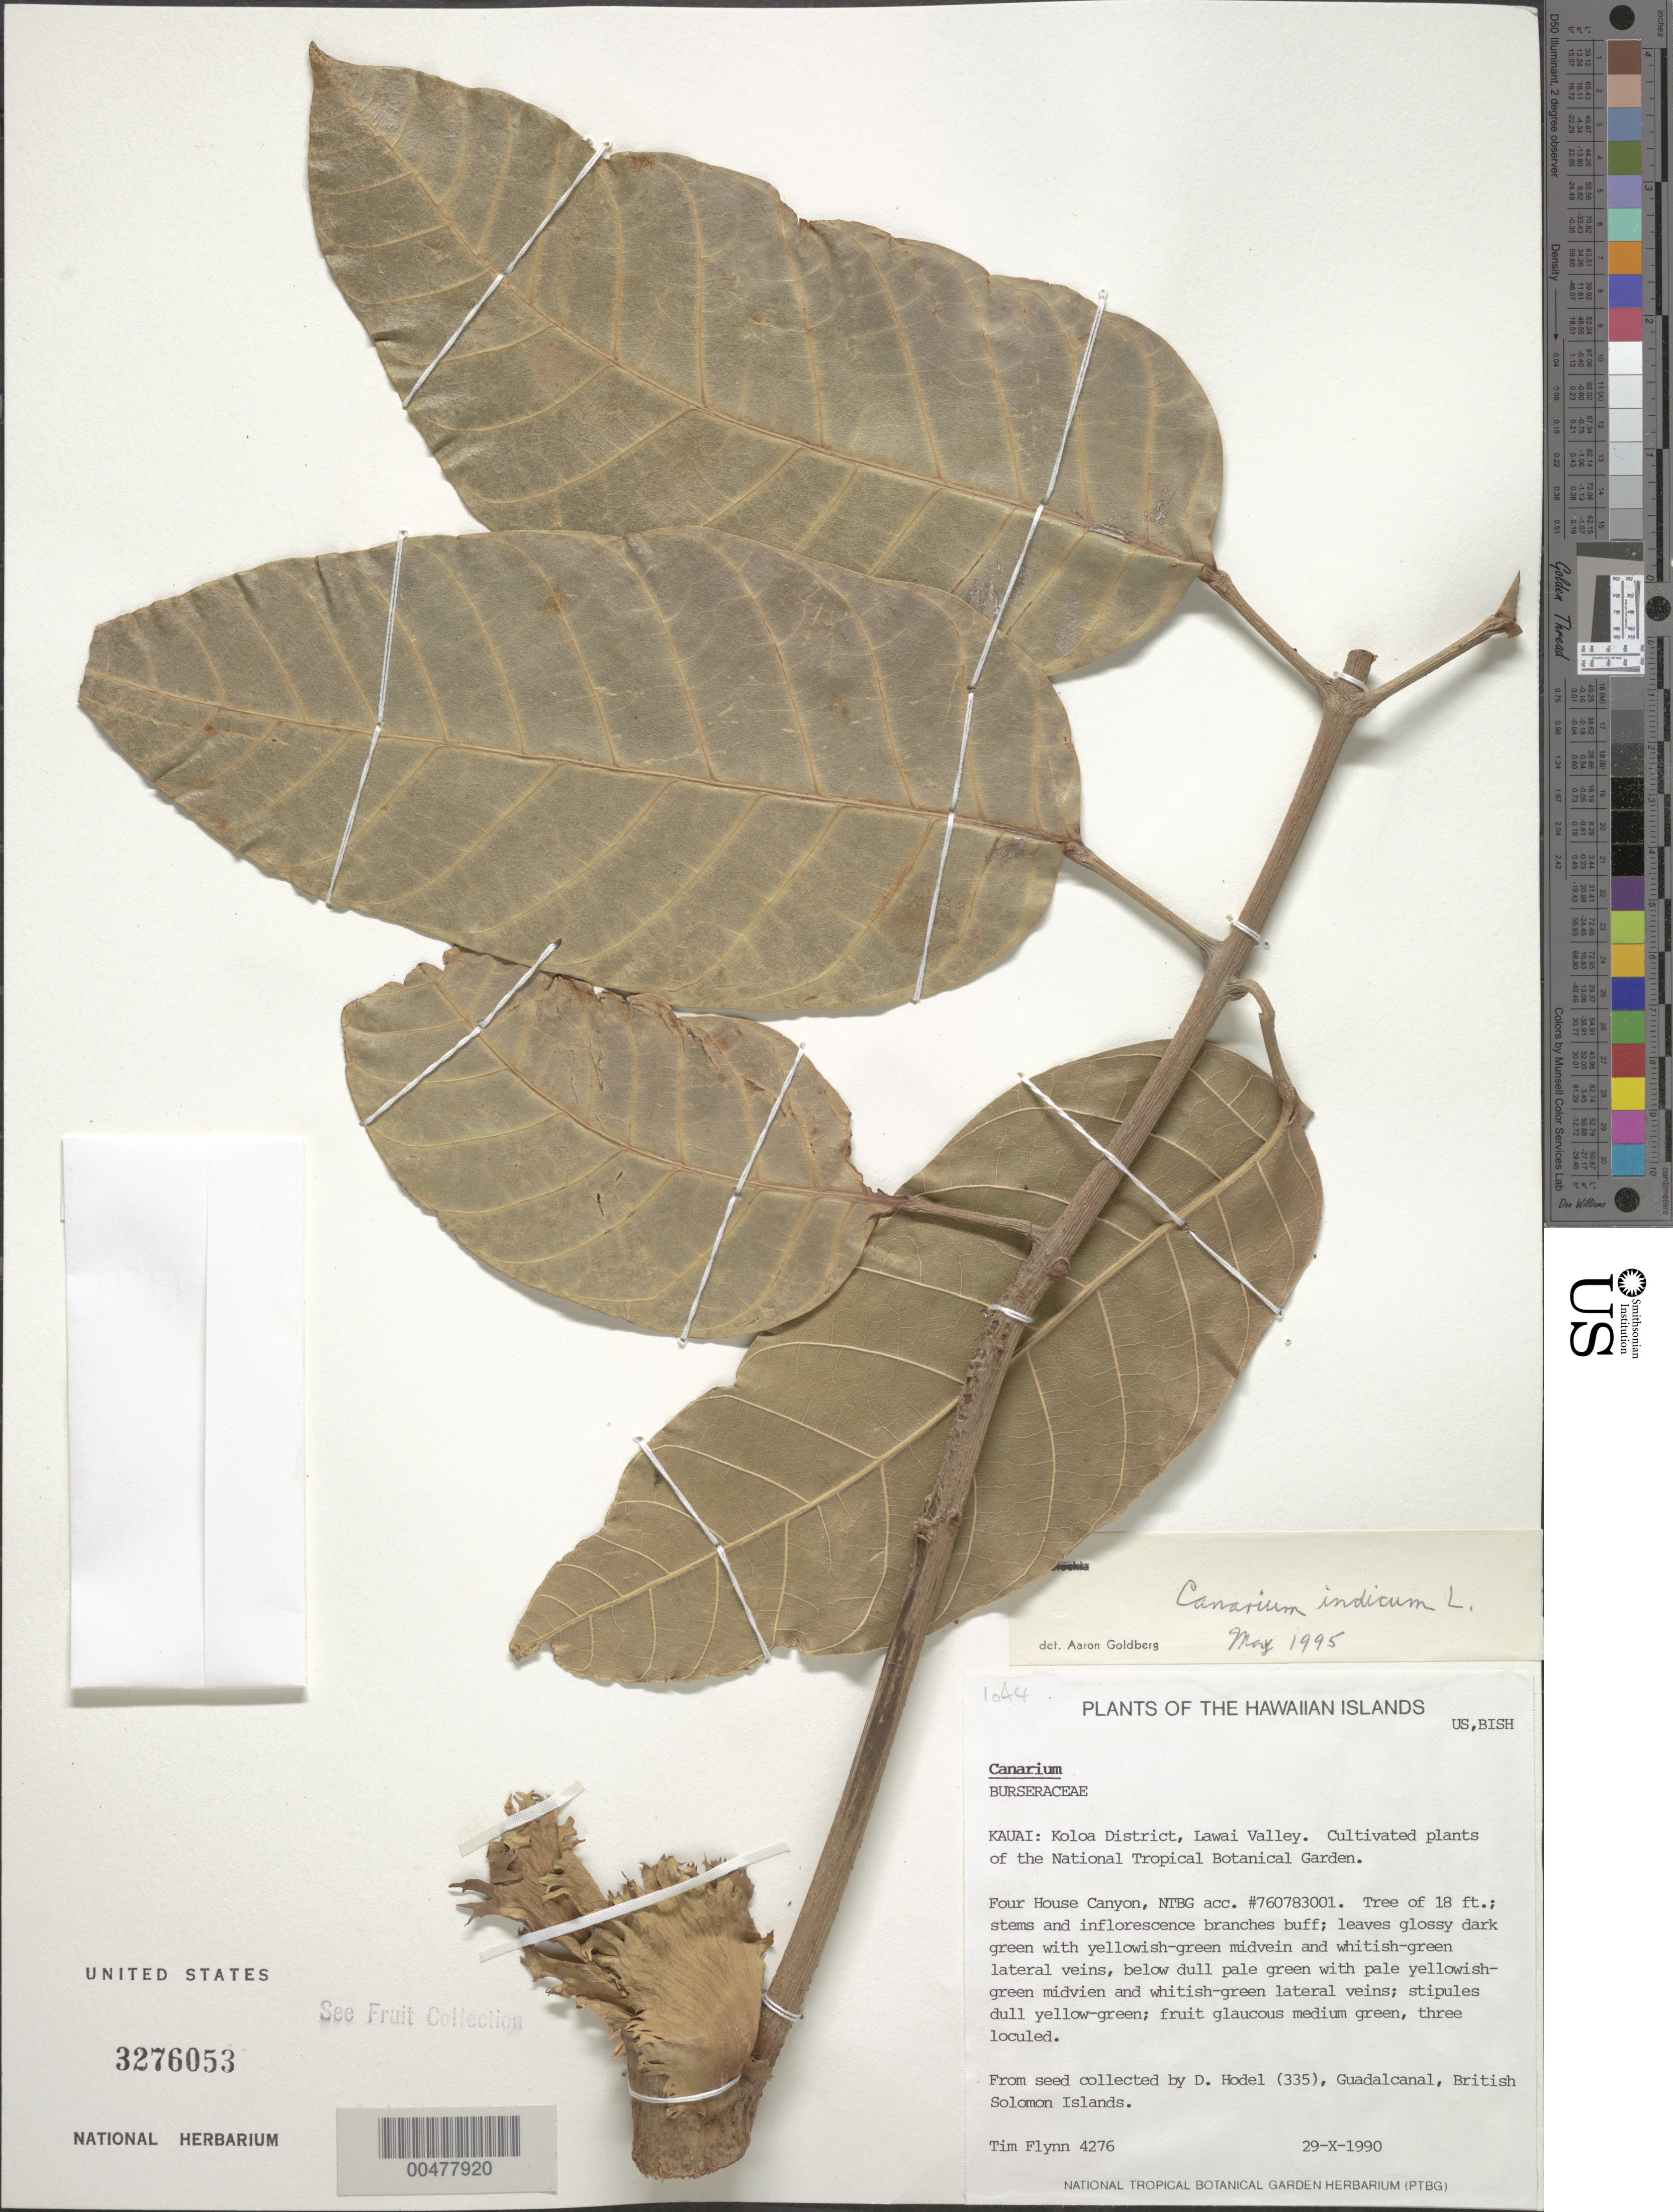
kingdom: Plantae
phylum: Tracheophyta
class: Magnoliopsida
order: Sapindales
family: Burseraceae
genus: Canarium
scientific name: Canarium indicum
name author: L.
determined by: Goldberg, Aaron, (US), NMNH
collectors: T. W. Flynn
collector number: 4276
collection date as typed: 29 Oct 1990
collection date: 1990-10-29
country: United States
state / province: Hawaii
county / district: Kauai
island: Kaua'i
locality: Koloa Dist., Lawai Valley, National Tropical Botanical Garden, Four House Canyon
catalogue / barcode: US 3276053